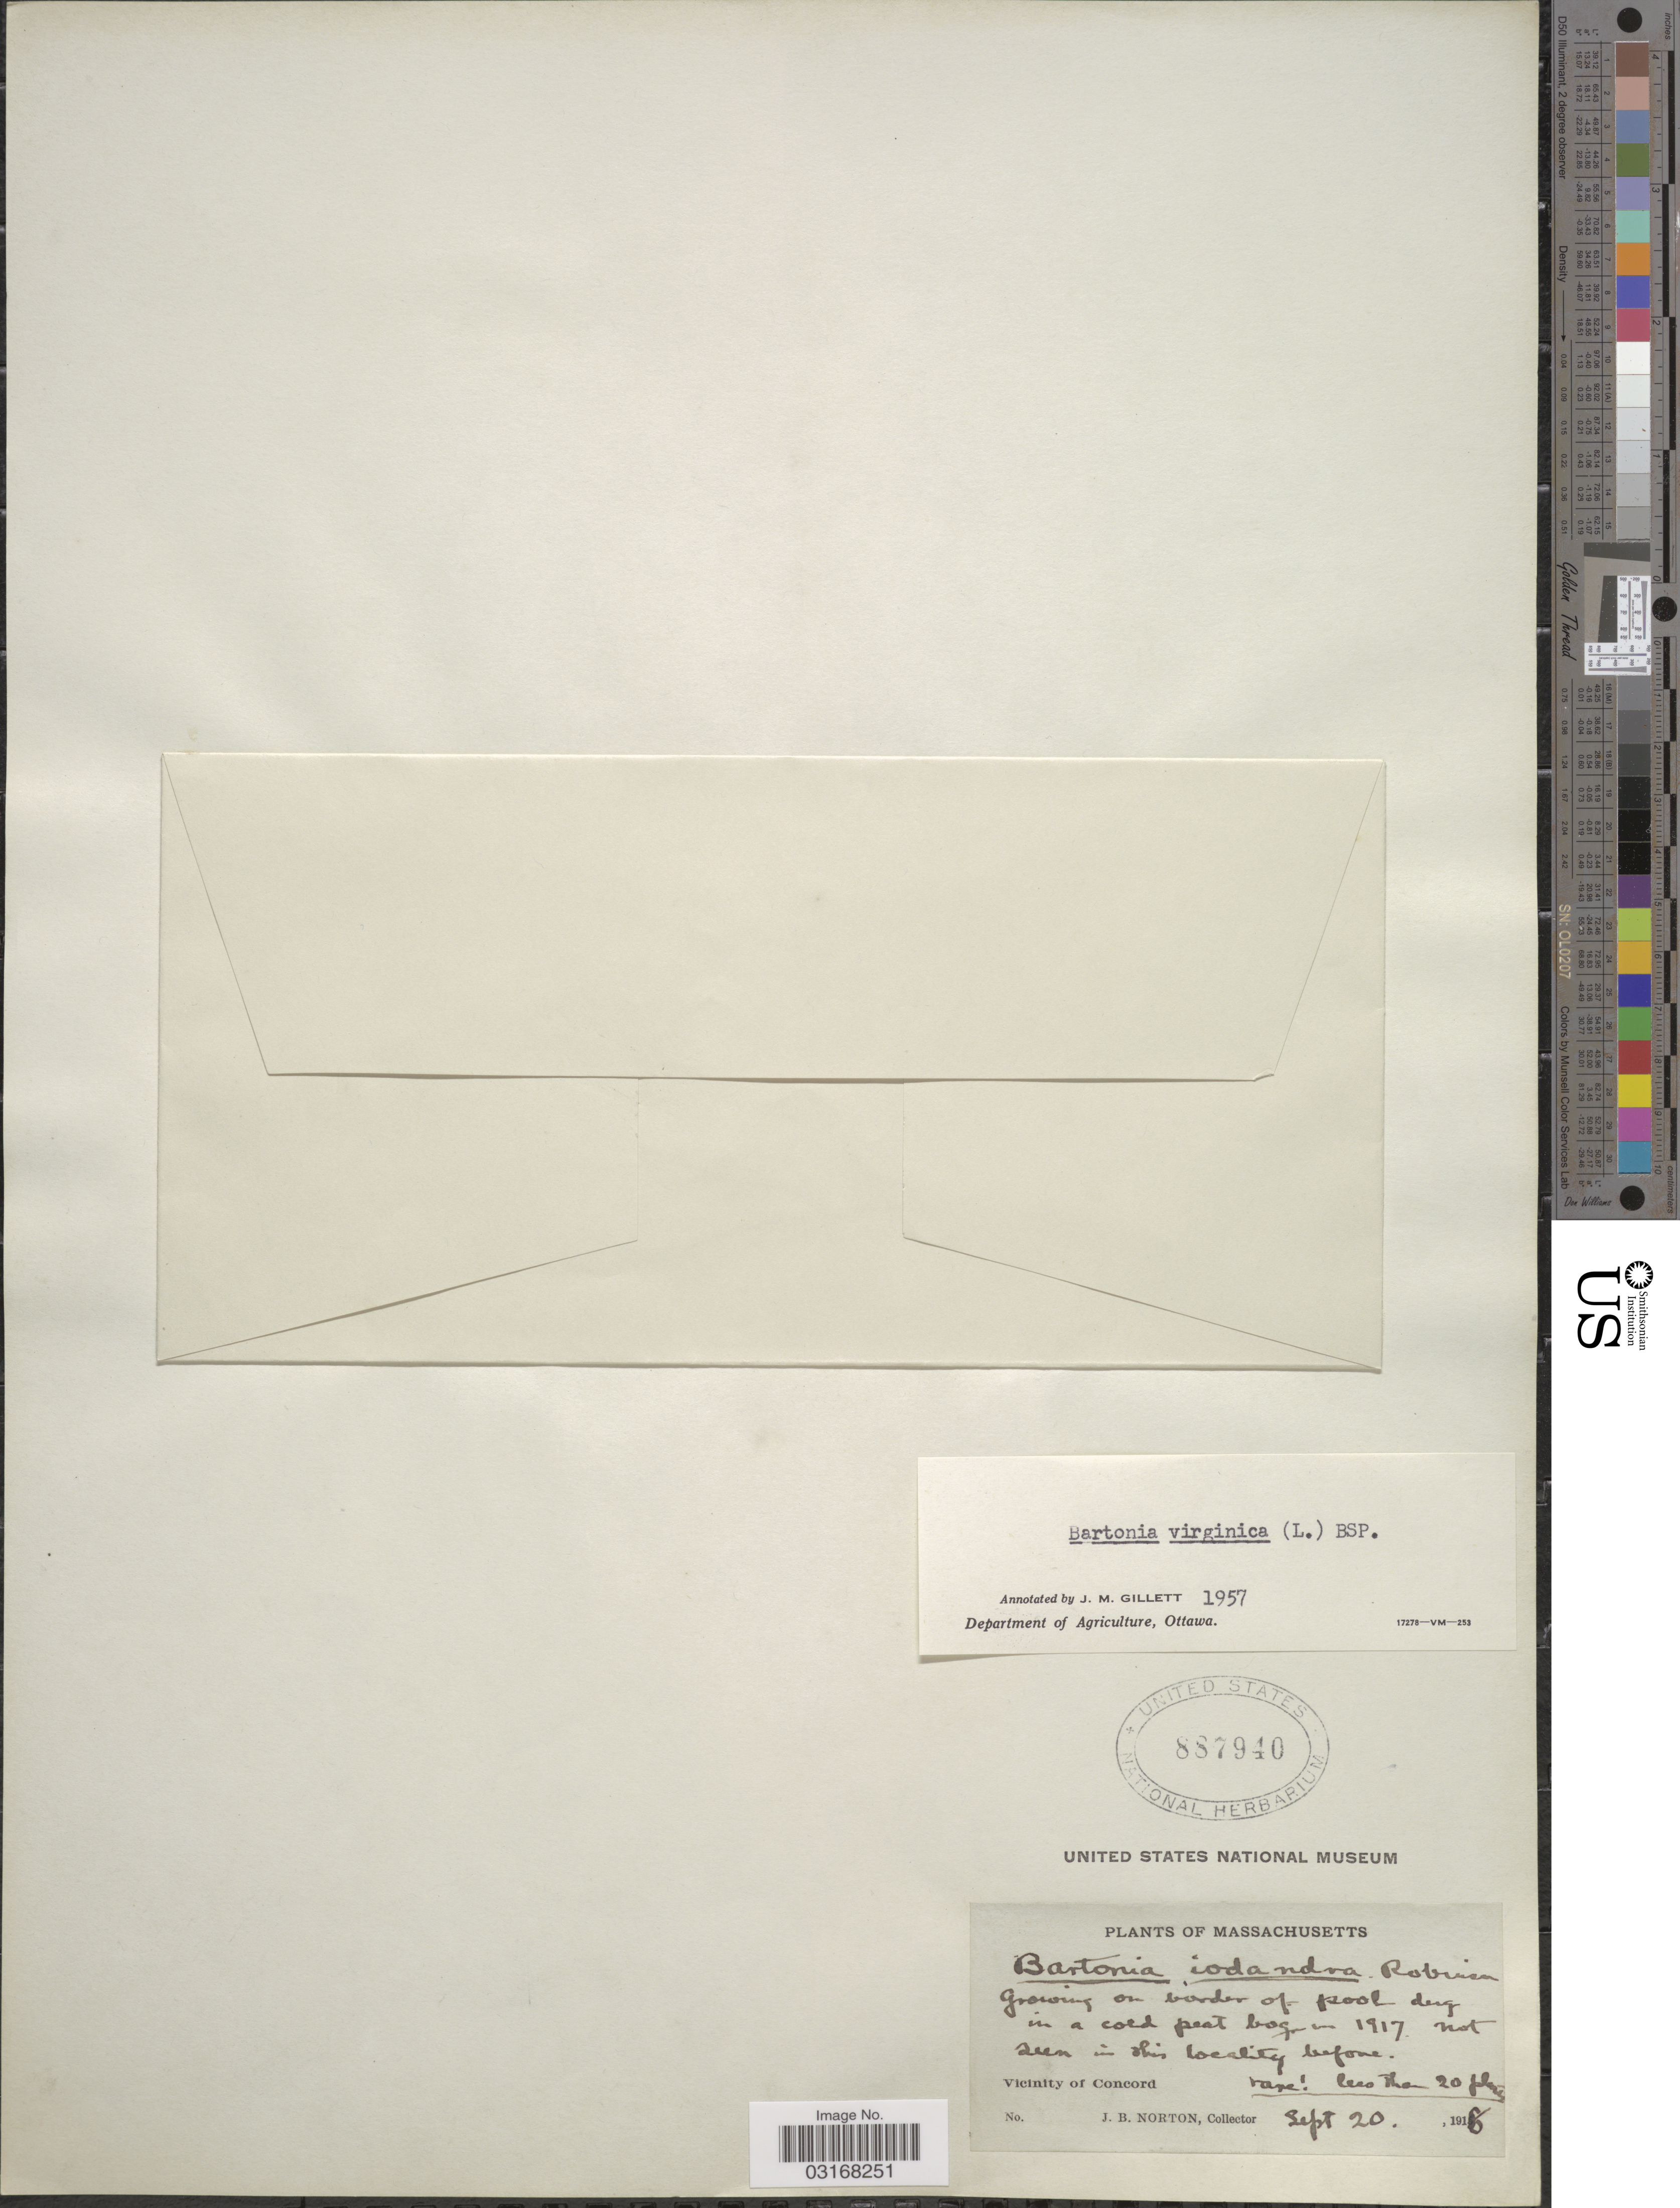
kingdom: Plantae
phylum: Tracheophyta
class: Magnoliopsida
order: Gentianales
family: Gentianaceae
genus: Bartonia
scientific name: Bartonia virginica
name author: (L.) Britton, Stearns & Poggenb.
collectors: J. B. Norton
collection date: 1918-09-20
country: United States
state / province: Massachusetts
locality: Vicinity of Concord.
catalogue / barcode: US 887940